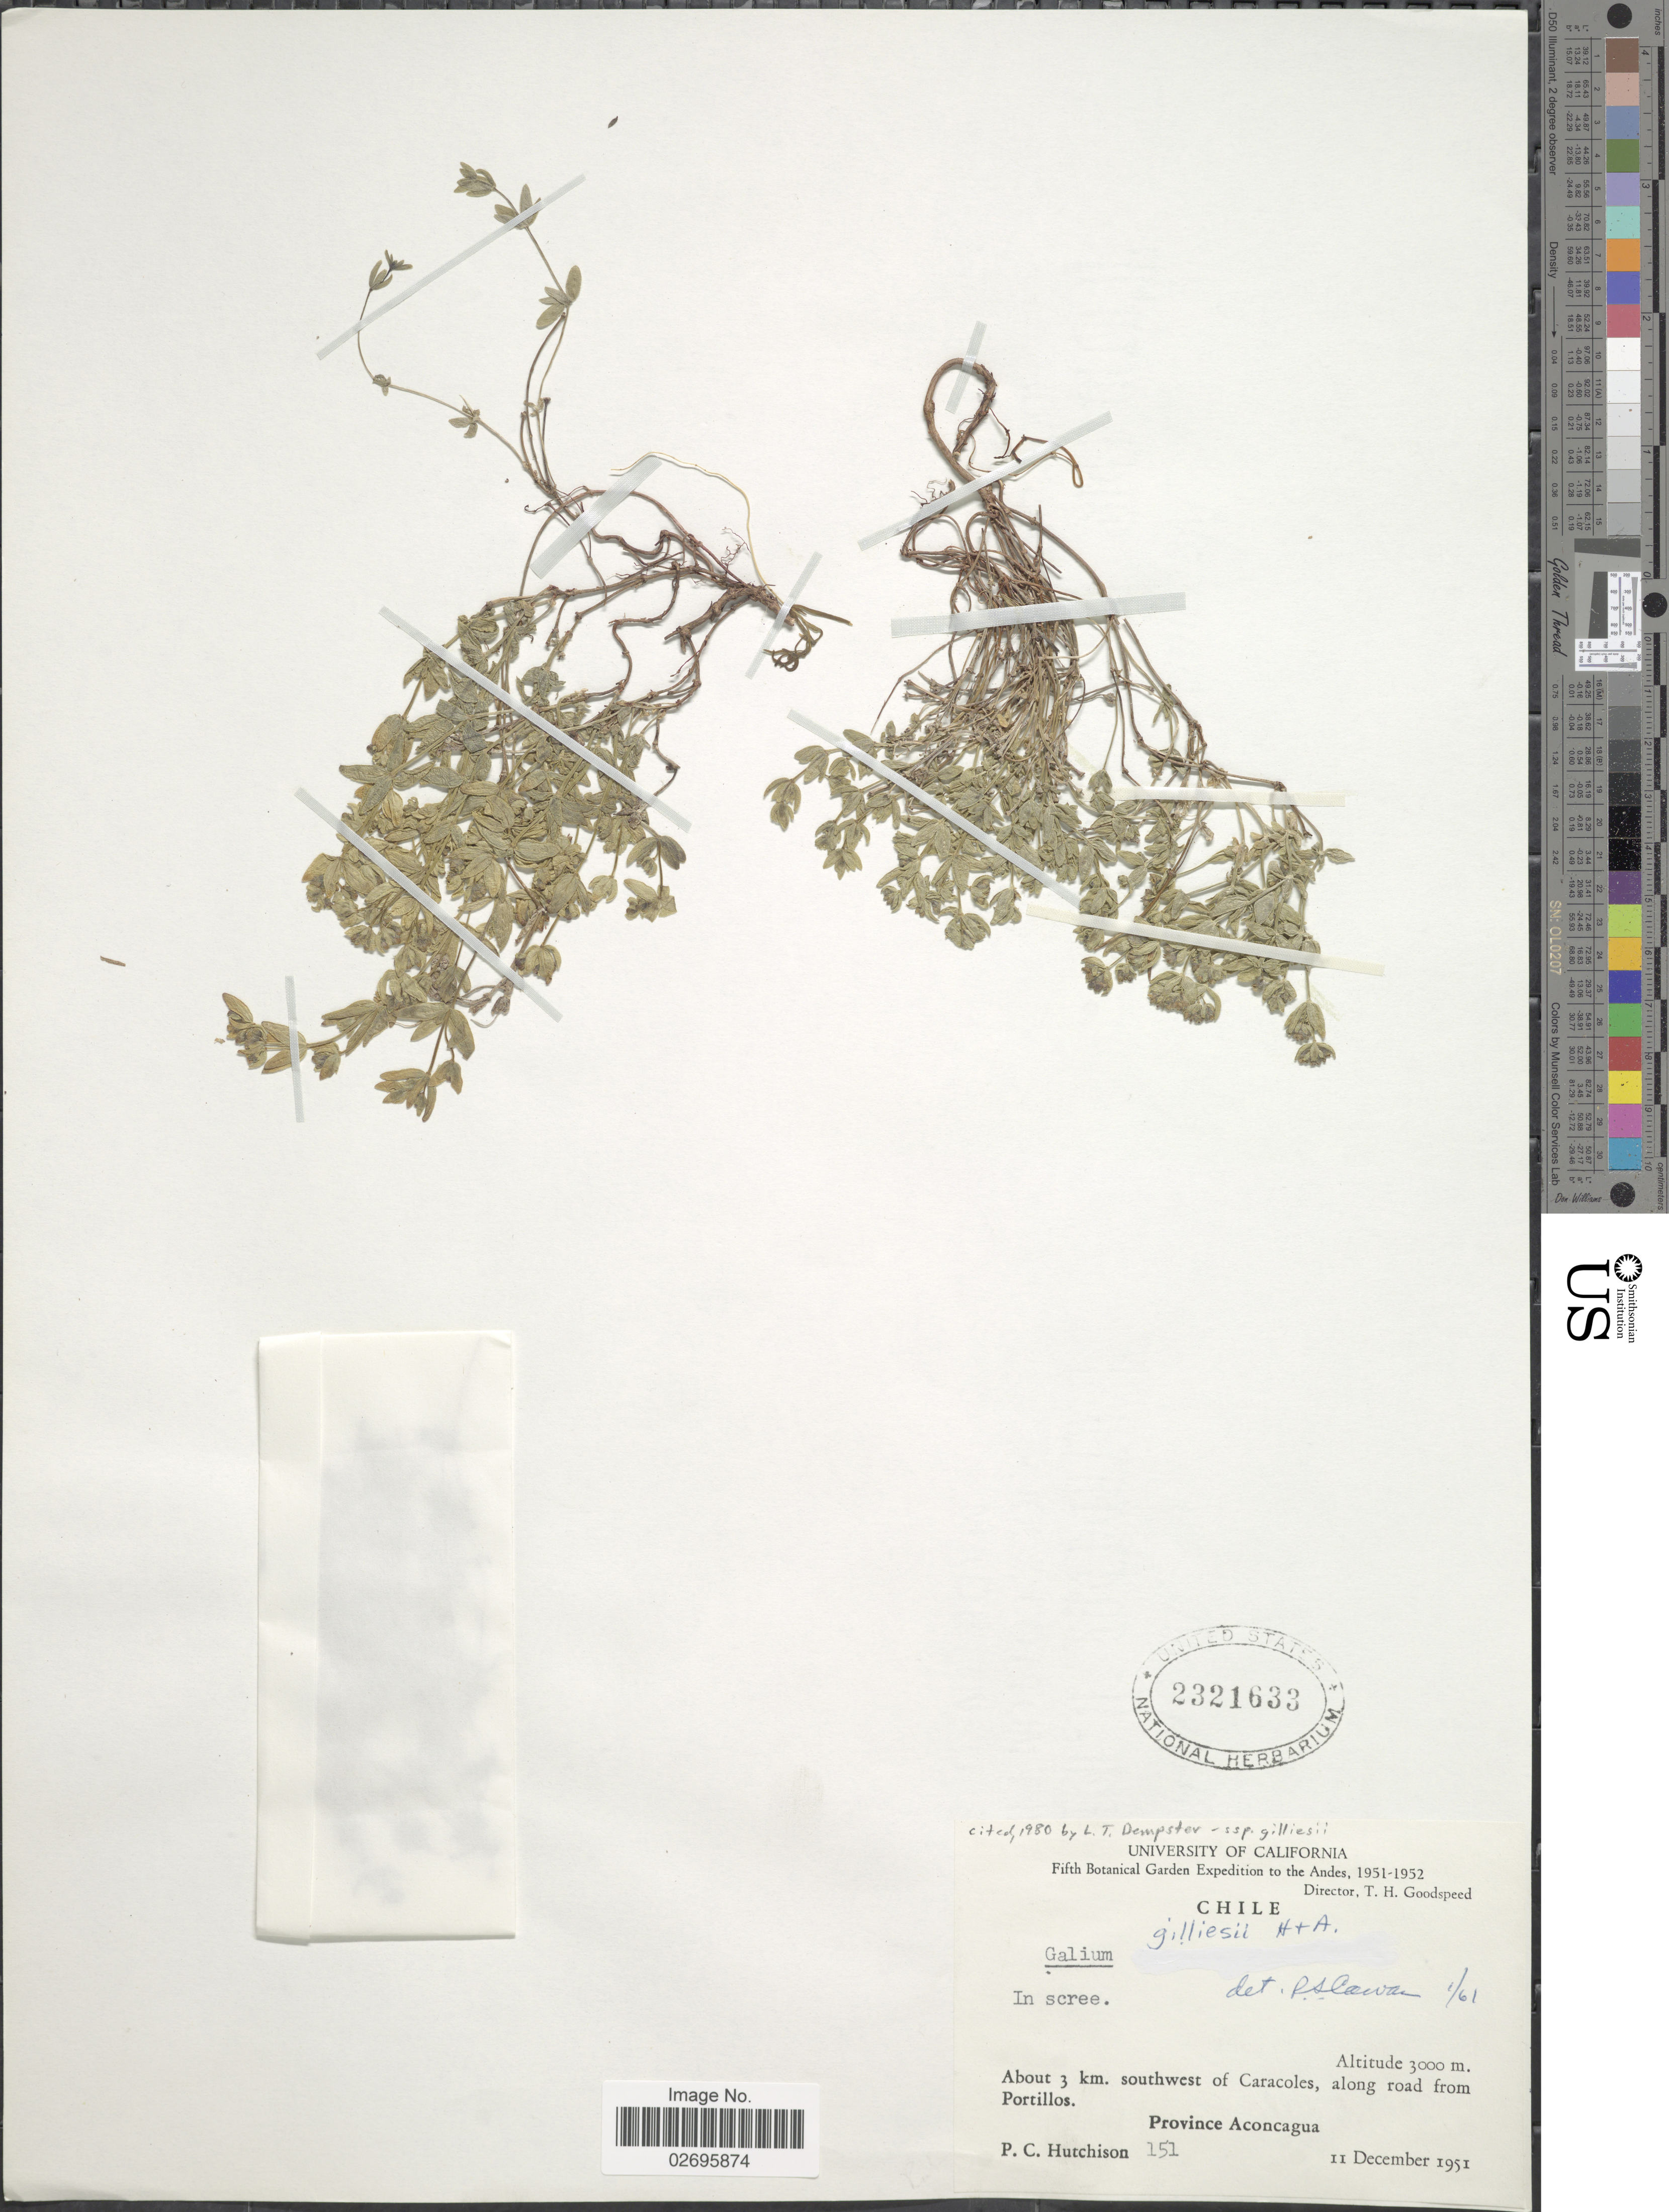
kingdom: Plantae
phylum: Tracheophyta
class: Magnoliopsida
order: Gentianales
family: Rubiaceae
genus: Galium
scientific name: Galium gilliesii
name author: Hook. & Arn.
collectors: P. C. Hutchison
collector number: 151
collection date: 1951-12-11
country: Chile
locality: The Andes, About 3 km southwest of Caracoles, along road from Portillos, Province Aconcagua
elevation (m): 3000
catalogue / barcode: US 2321633